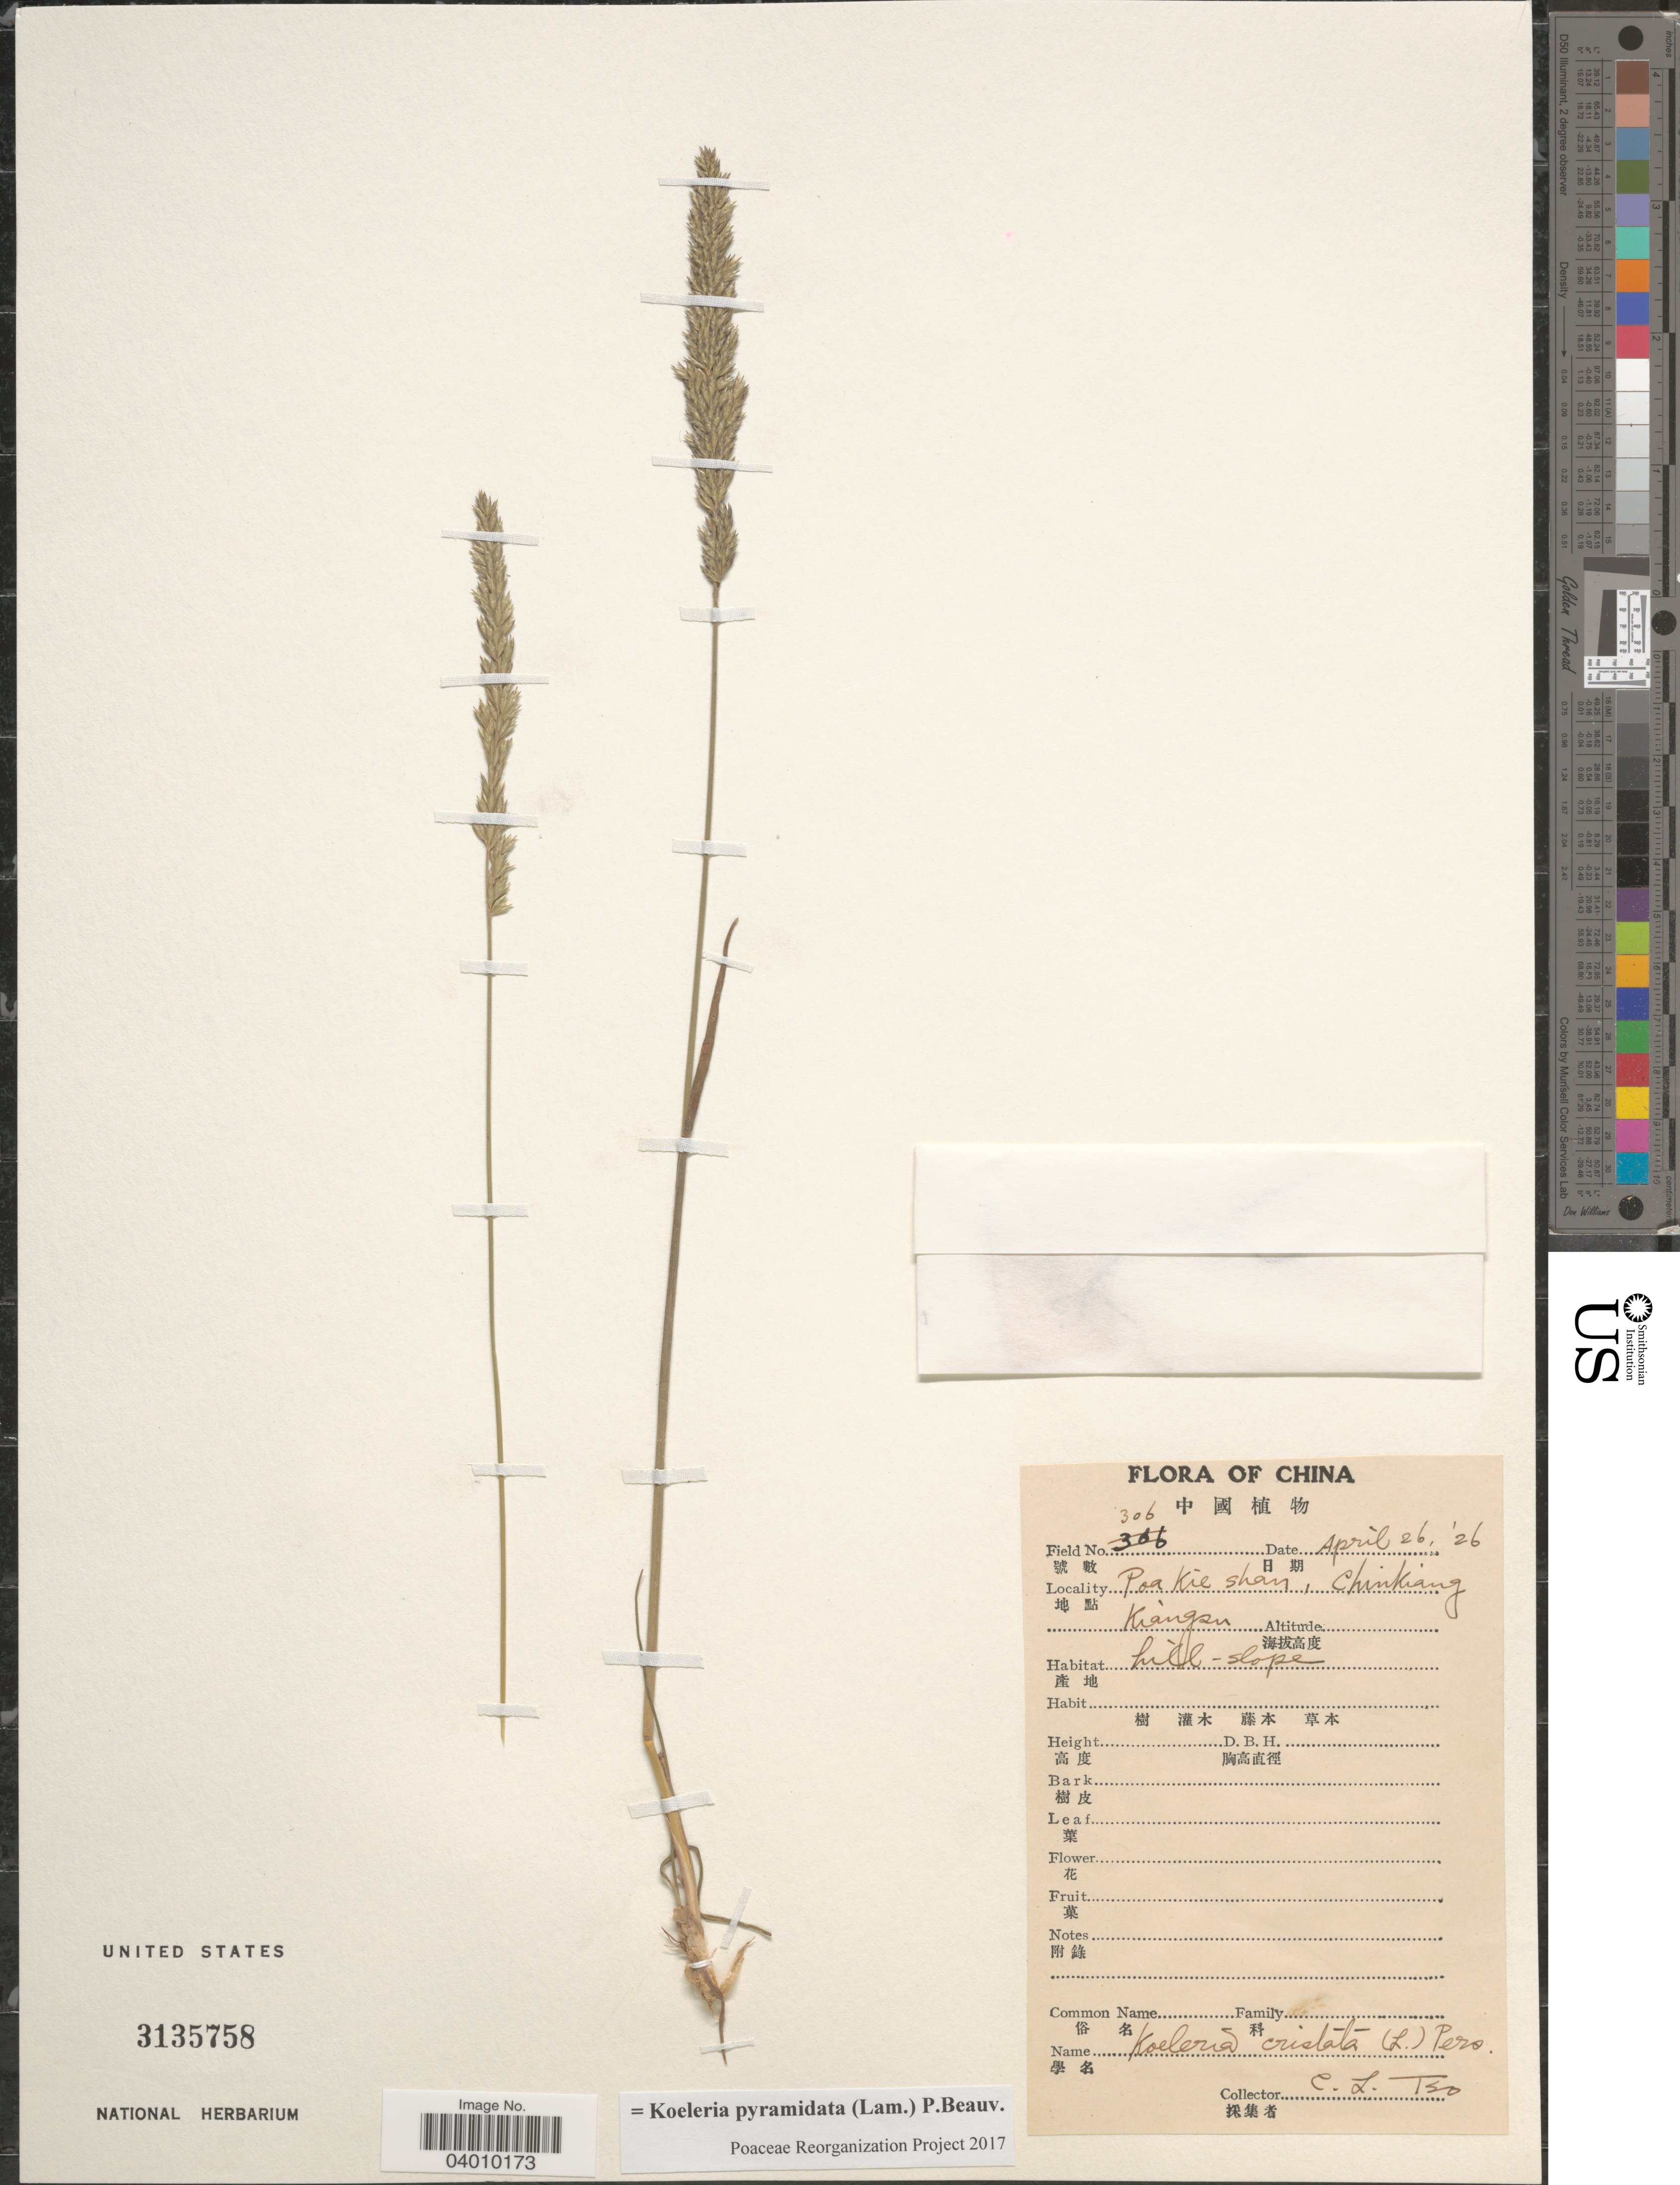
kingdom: Plantae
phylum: Tracheophyta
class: Liliopsida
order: Poales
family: Poaceae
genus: Koeleria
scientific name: Koeleria pyramidata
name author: (Lam.) P. Beauv.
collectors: C. Tso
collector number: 306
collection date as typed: Transcribed d/m/y: 26/4/26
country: China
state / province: Jiangsu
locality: Poa Kie shan, Chinkiang, Kiangsu.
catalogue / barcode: US 3135758